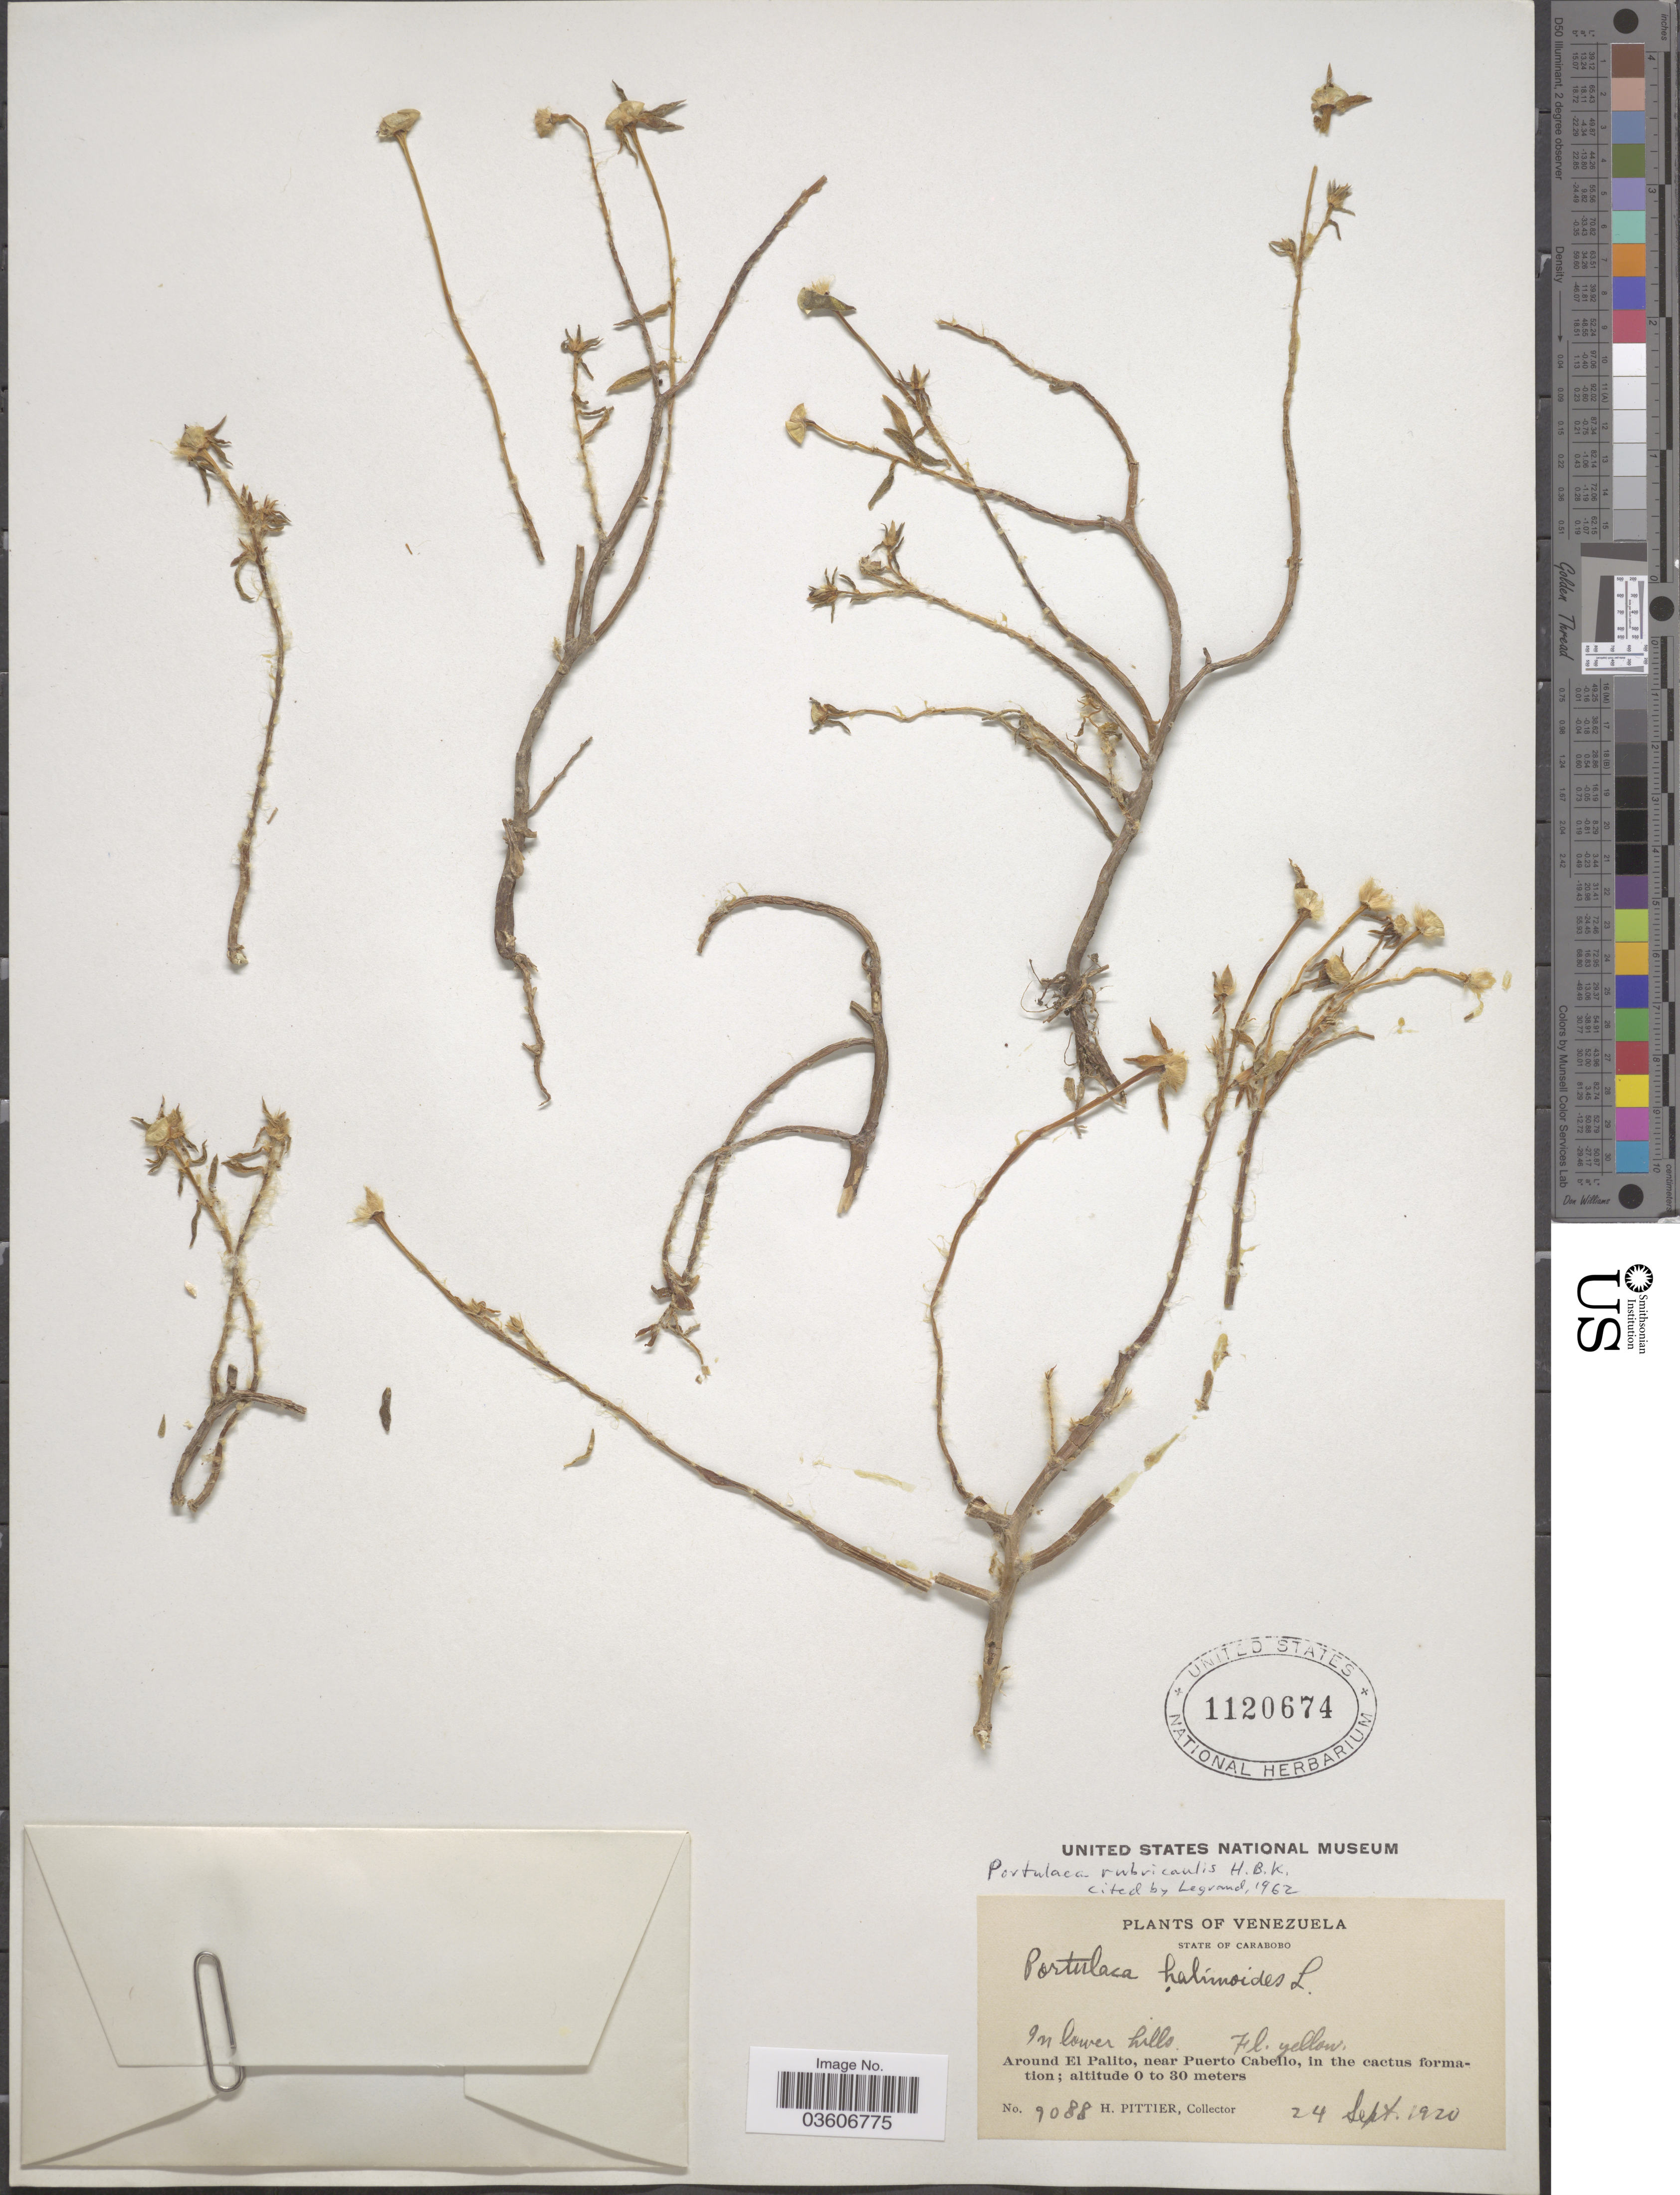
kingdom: Plantae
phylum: Tracheophyta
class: Magnoliopsida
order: Caryophyllales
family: Portulacaceae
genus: Portulaca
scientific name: Portulaca rubricaulis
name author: Kunth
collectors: H. F. Pittier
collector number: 9088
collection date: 1920-09-24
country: Venezuela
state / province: Carabobo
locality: Around El Palito, near Puerto Cabello.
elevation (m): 0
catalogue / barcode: US 1120674